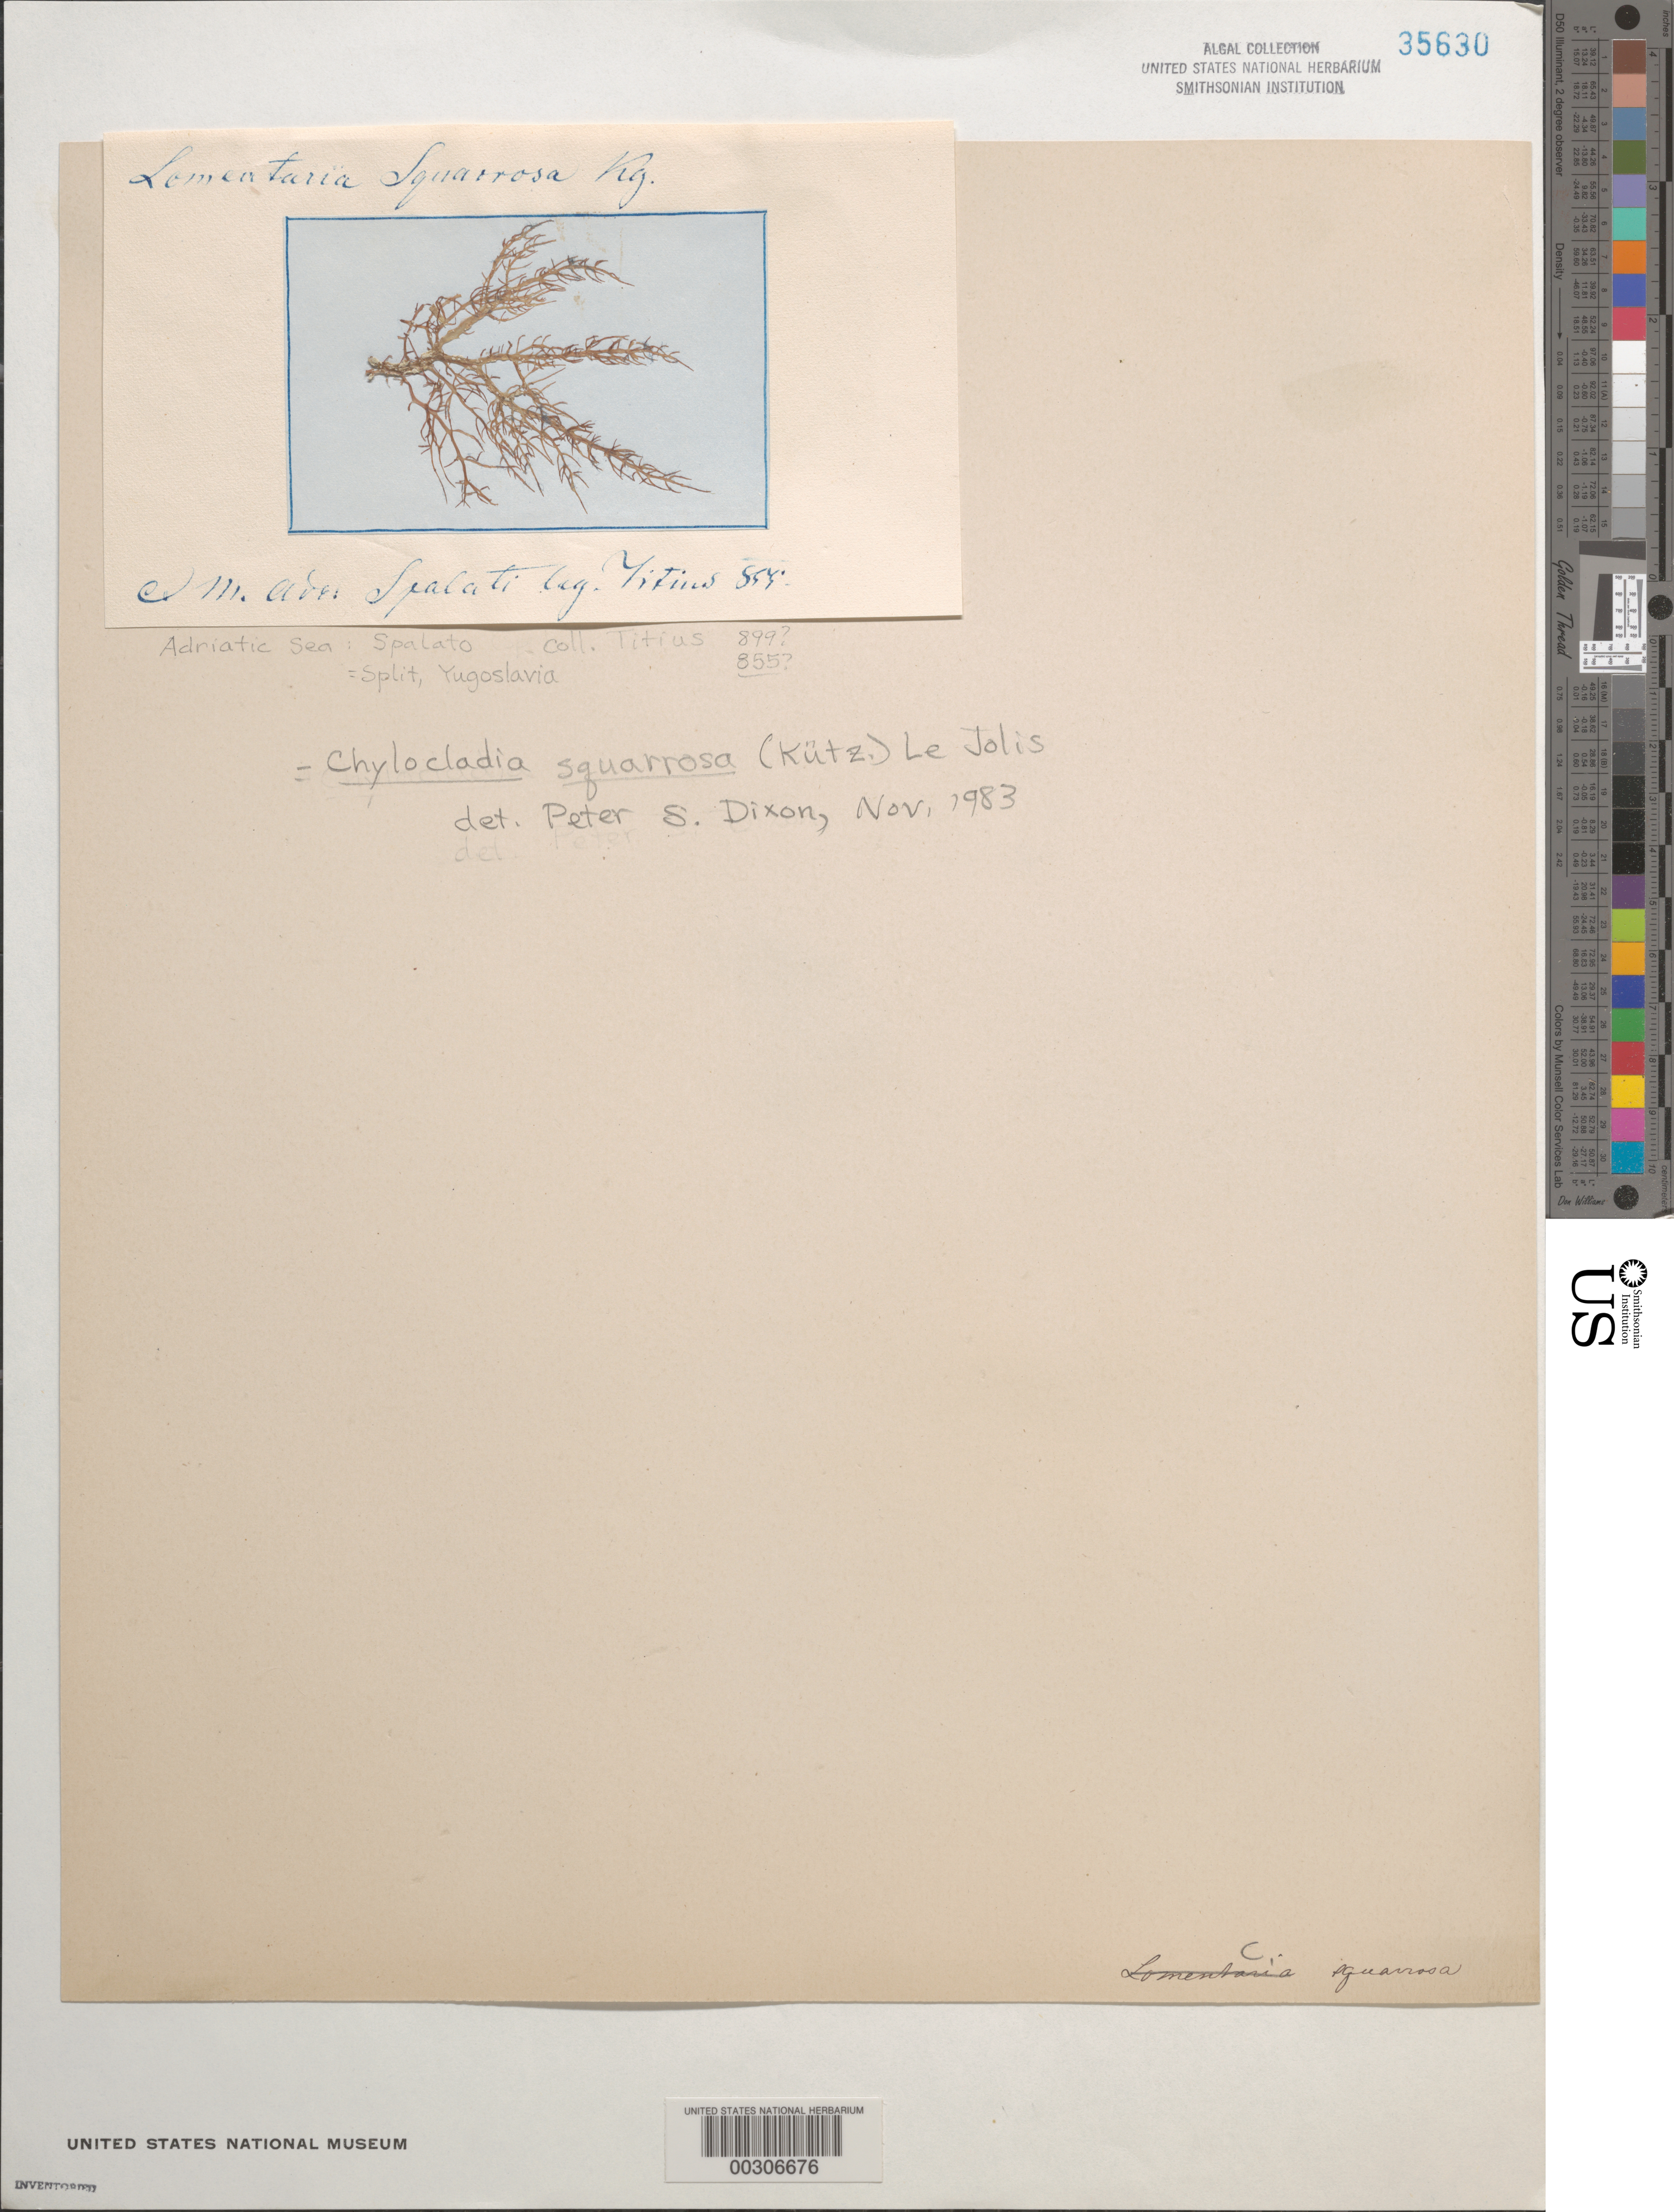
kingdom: Plantae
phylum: Rhodophyta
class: Florideophyceae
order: Rhodymeniales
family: Champiaceae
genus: Chylocladia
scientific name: Chylocladia verticillata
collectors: P. Titius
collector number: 855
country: Croatia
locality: Adriatic Sea, Split (Spalato)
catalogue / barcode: US 35630